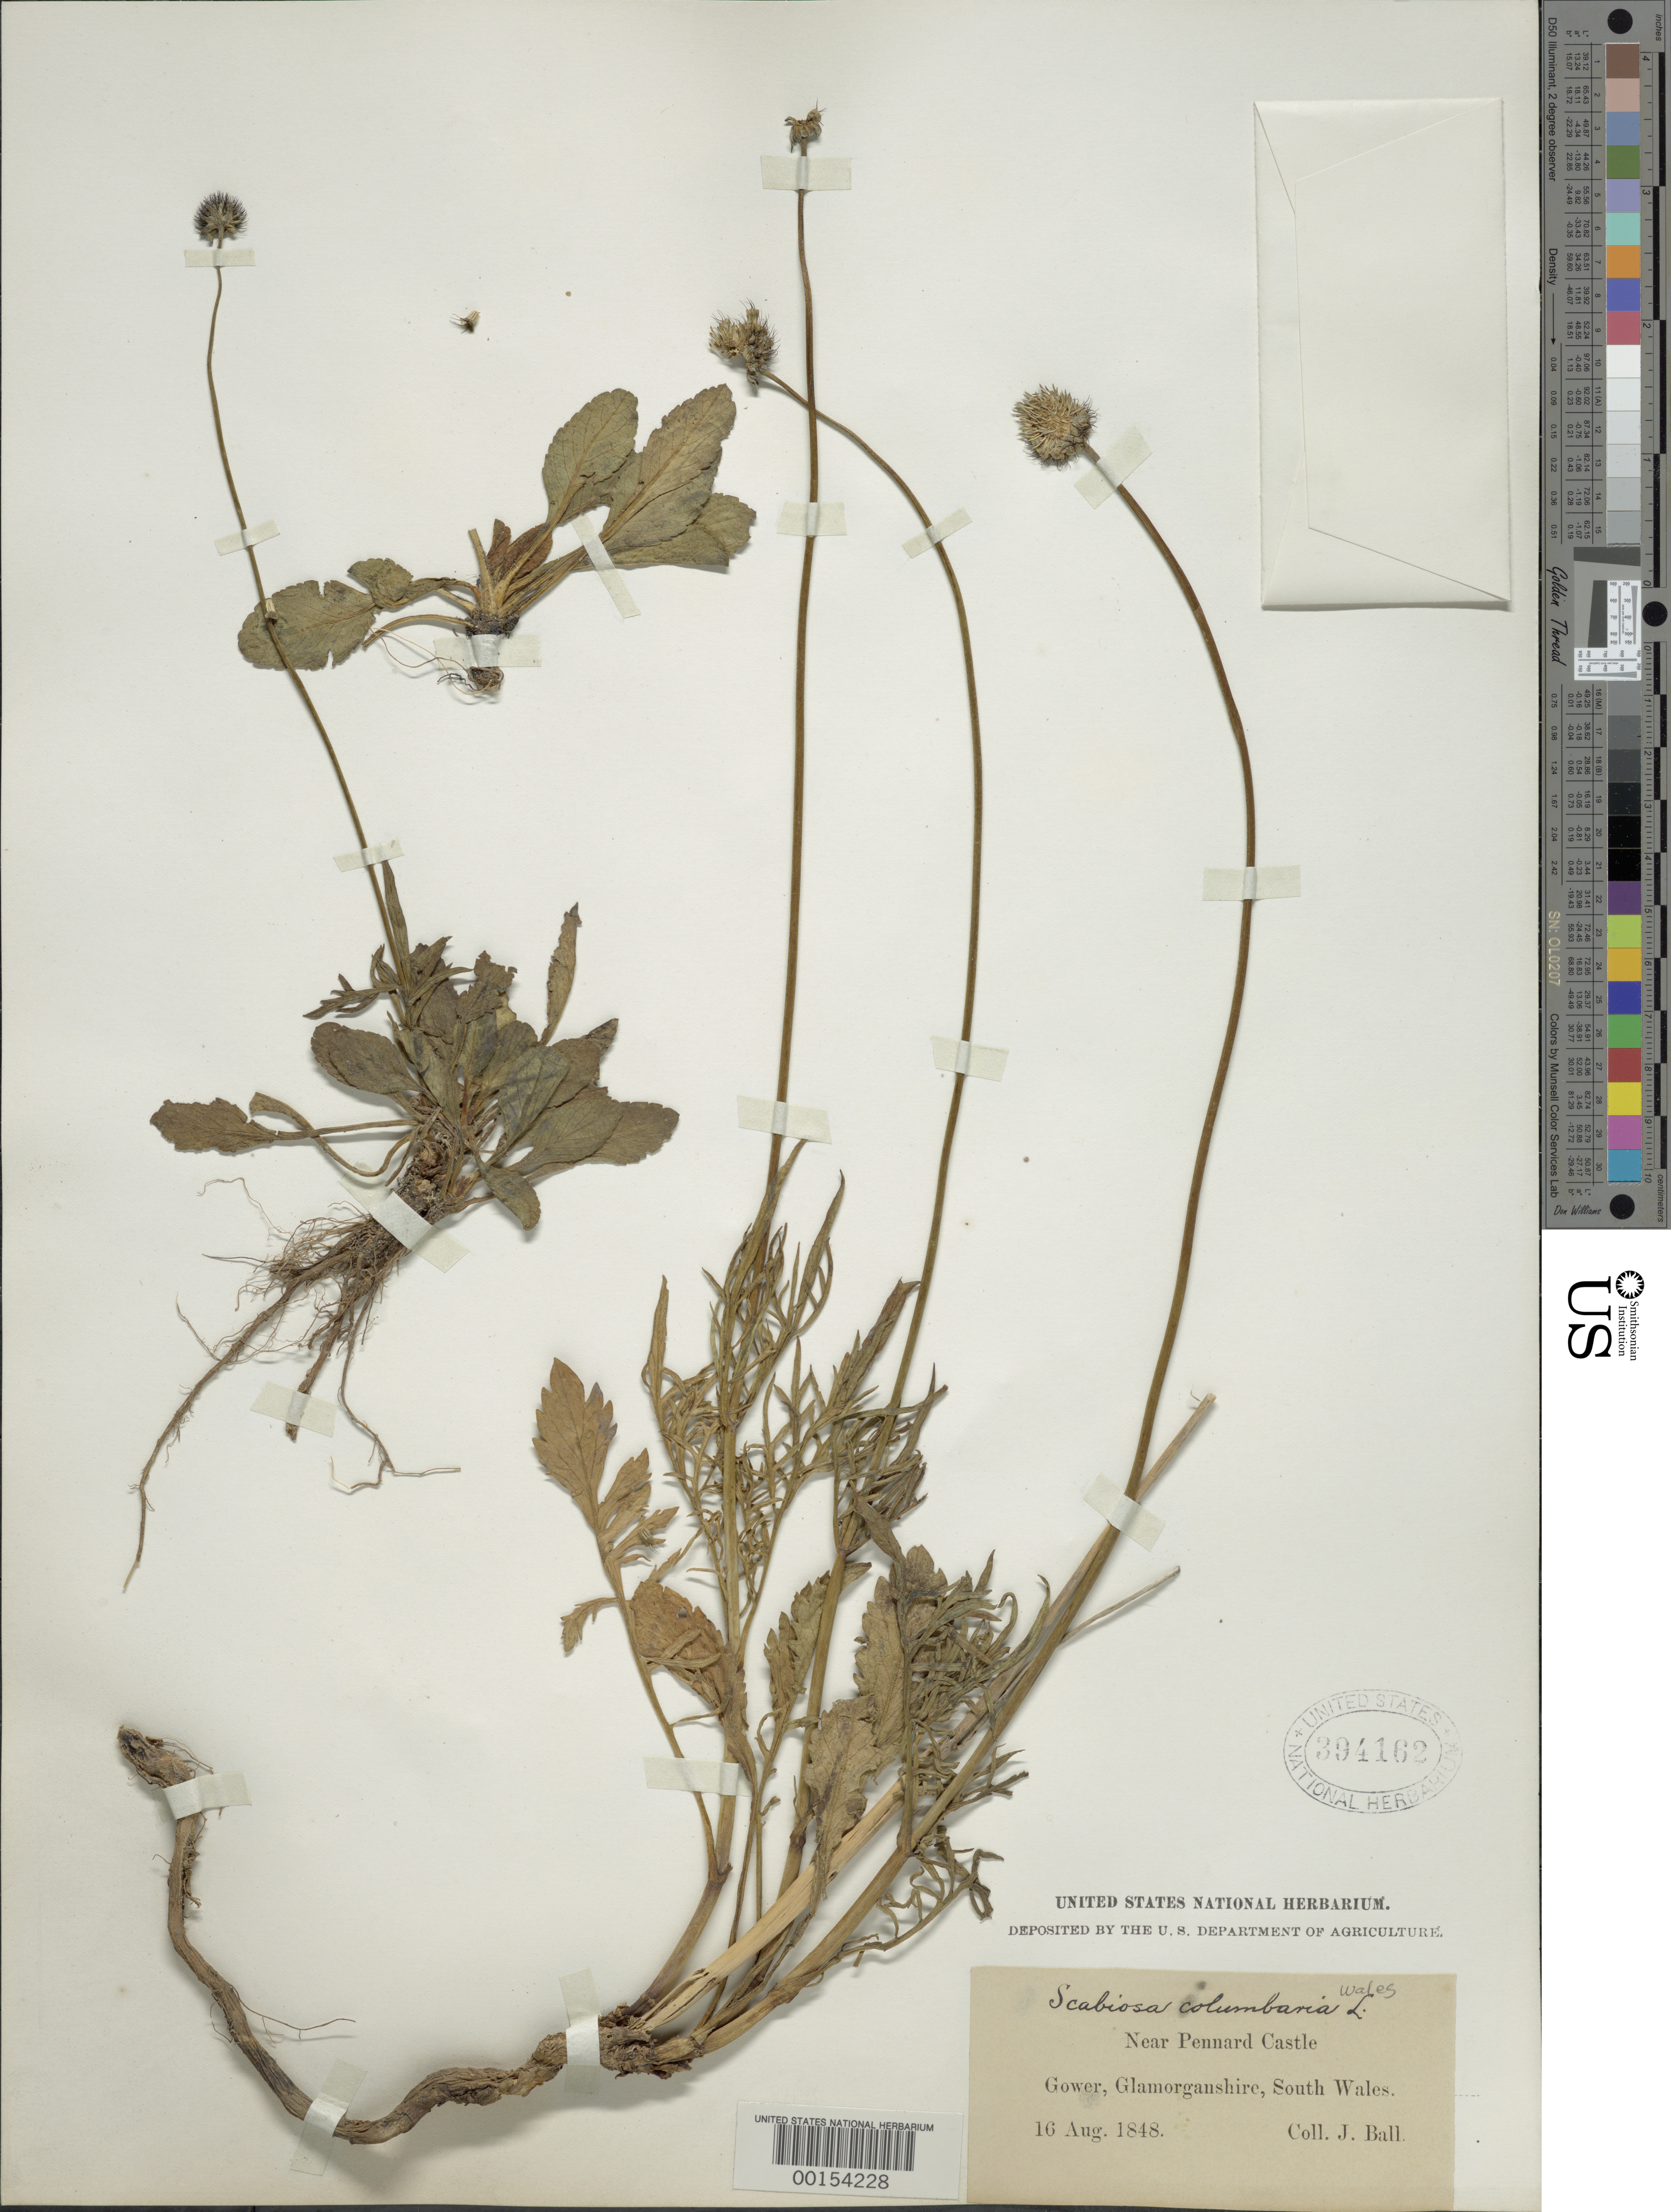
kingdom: Plantae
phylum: Tracheophyta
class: Magnoliopsida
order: Dipsacales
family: Caprifoliaceae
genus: Scabiosa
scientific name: Scabiosa columbaria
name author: L.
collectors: J. Ball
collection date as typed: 16 Aug 1848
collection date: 1848-08-16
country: United Kingdom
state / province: Wales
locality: Gower, Glamorganshire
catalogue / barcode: US 394162